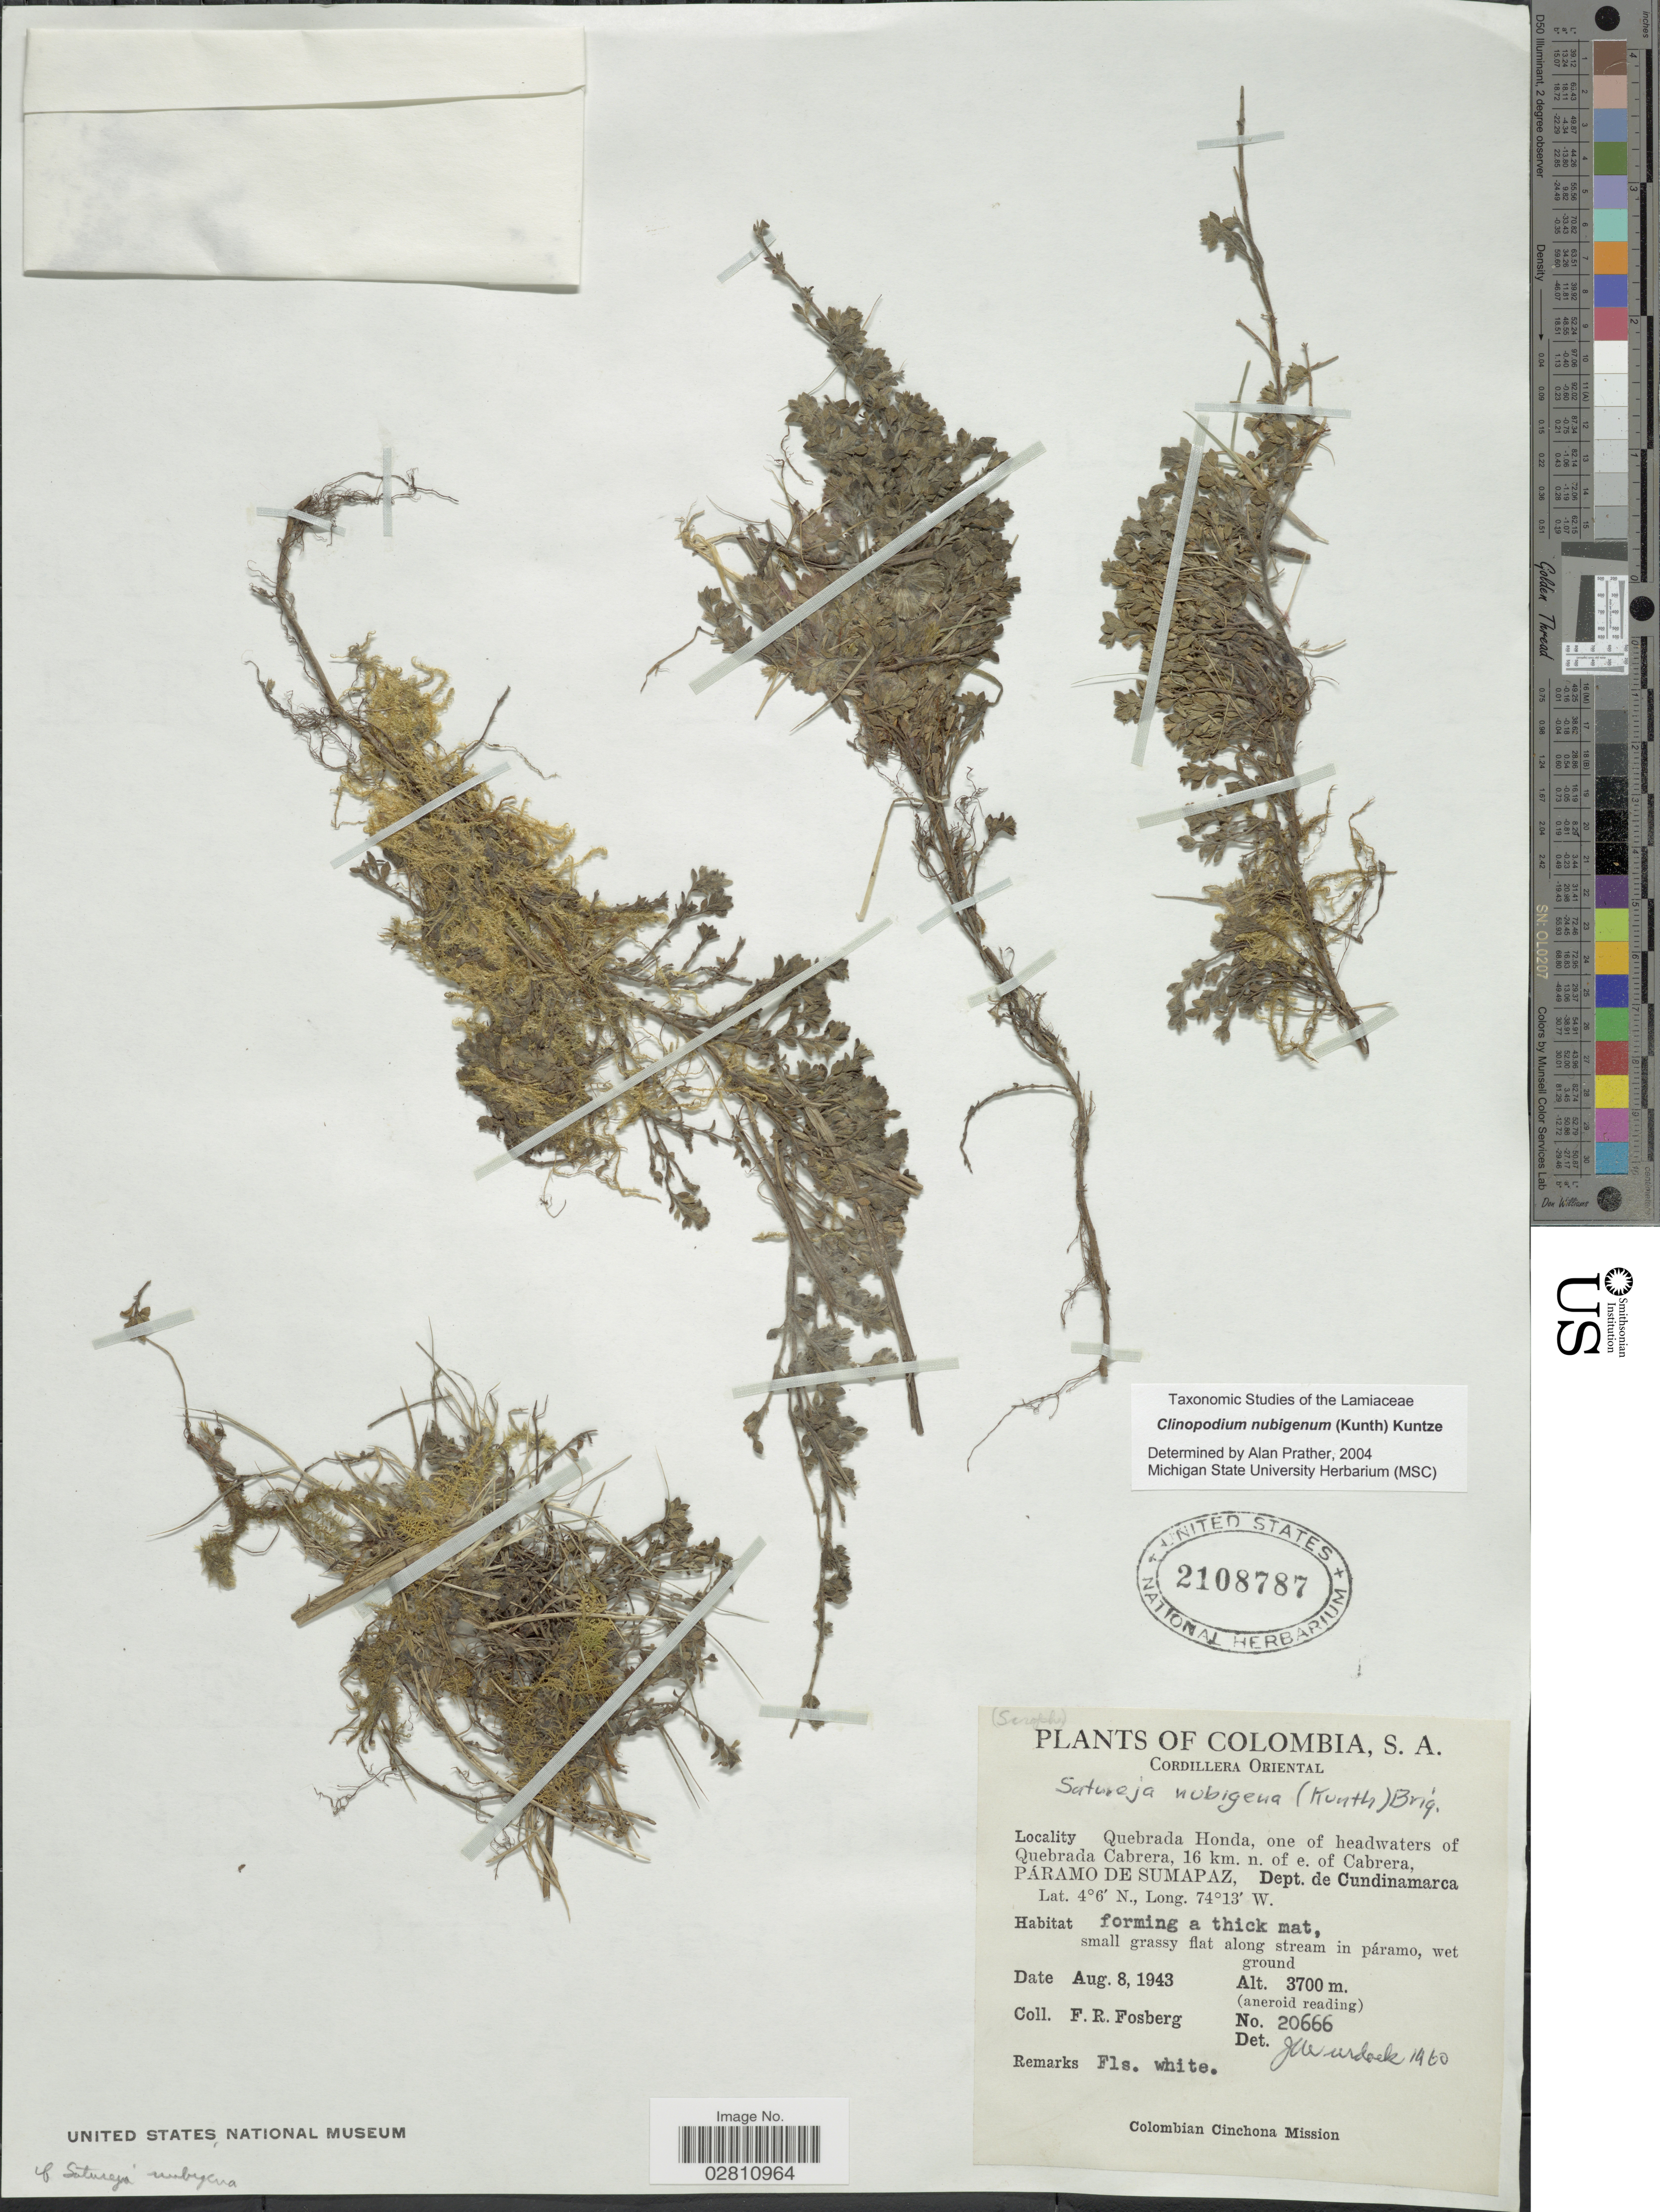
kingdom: Plantae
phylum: Tracheophyta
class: Magnoliopsida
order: Lamiales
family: Lamiaceae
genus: Clinopodium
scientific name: Clinopodium nubigenum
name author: (Kunth) Kuntze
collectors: F. R. Fosberg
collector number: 20666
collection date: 1943-08-08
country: Colombia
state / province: Cundinamarca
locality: Cordillera Oriental, Quebrada Honda, one of headwaters of Quebrada Cabrera, 16 km. n. of e. of Cabrera, Páramo de Sumapaz, Dept. Cundinamarca.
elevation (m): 3700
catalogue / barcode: US 2108787